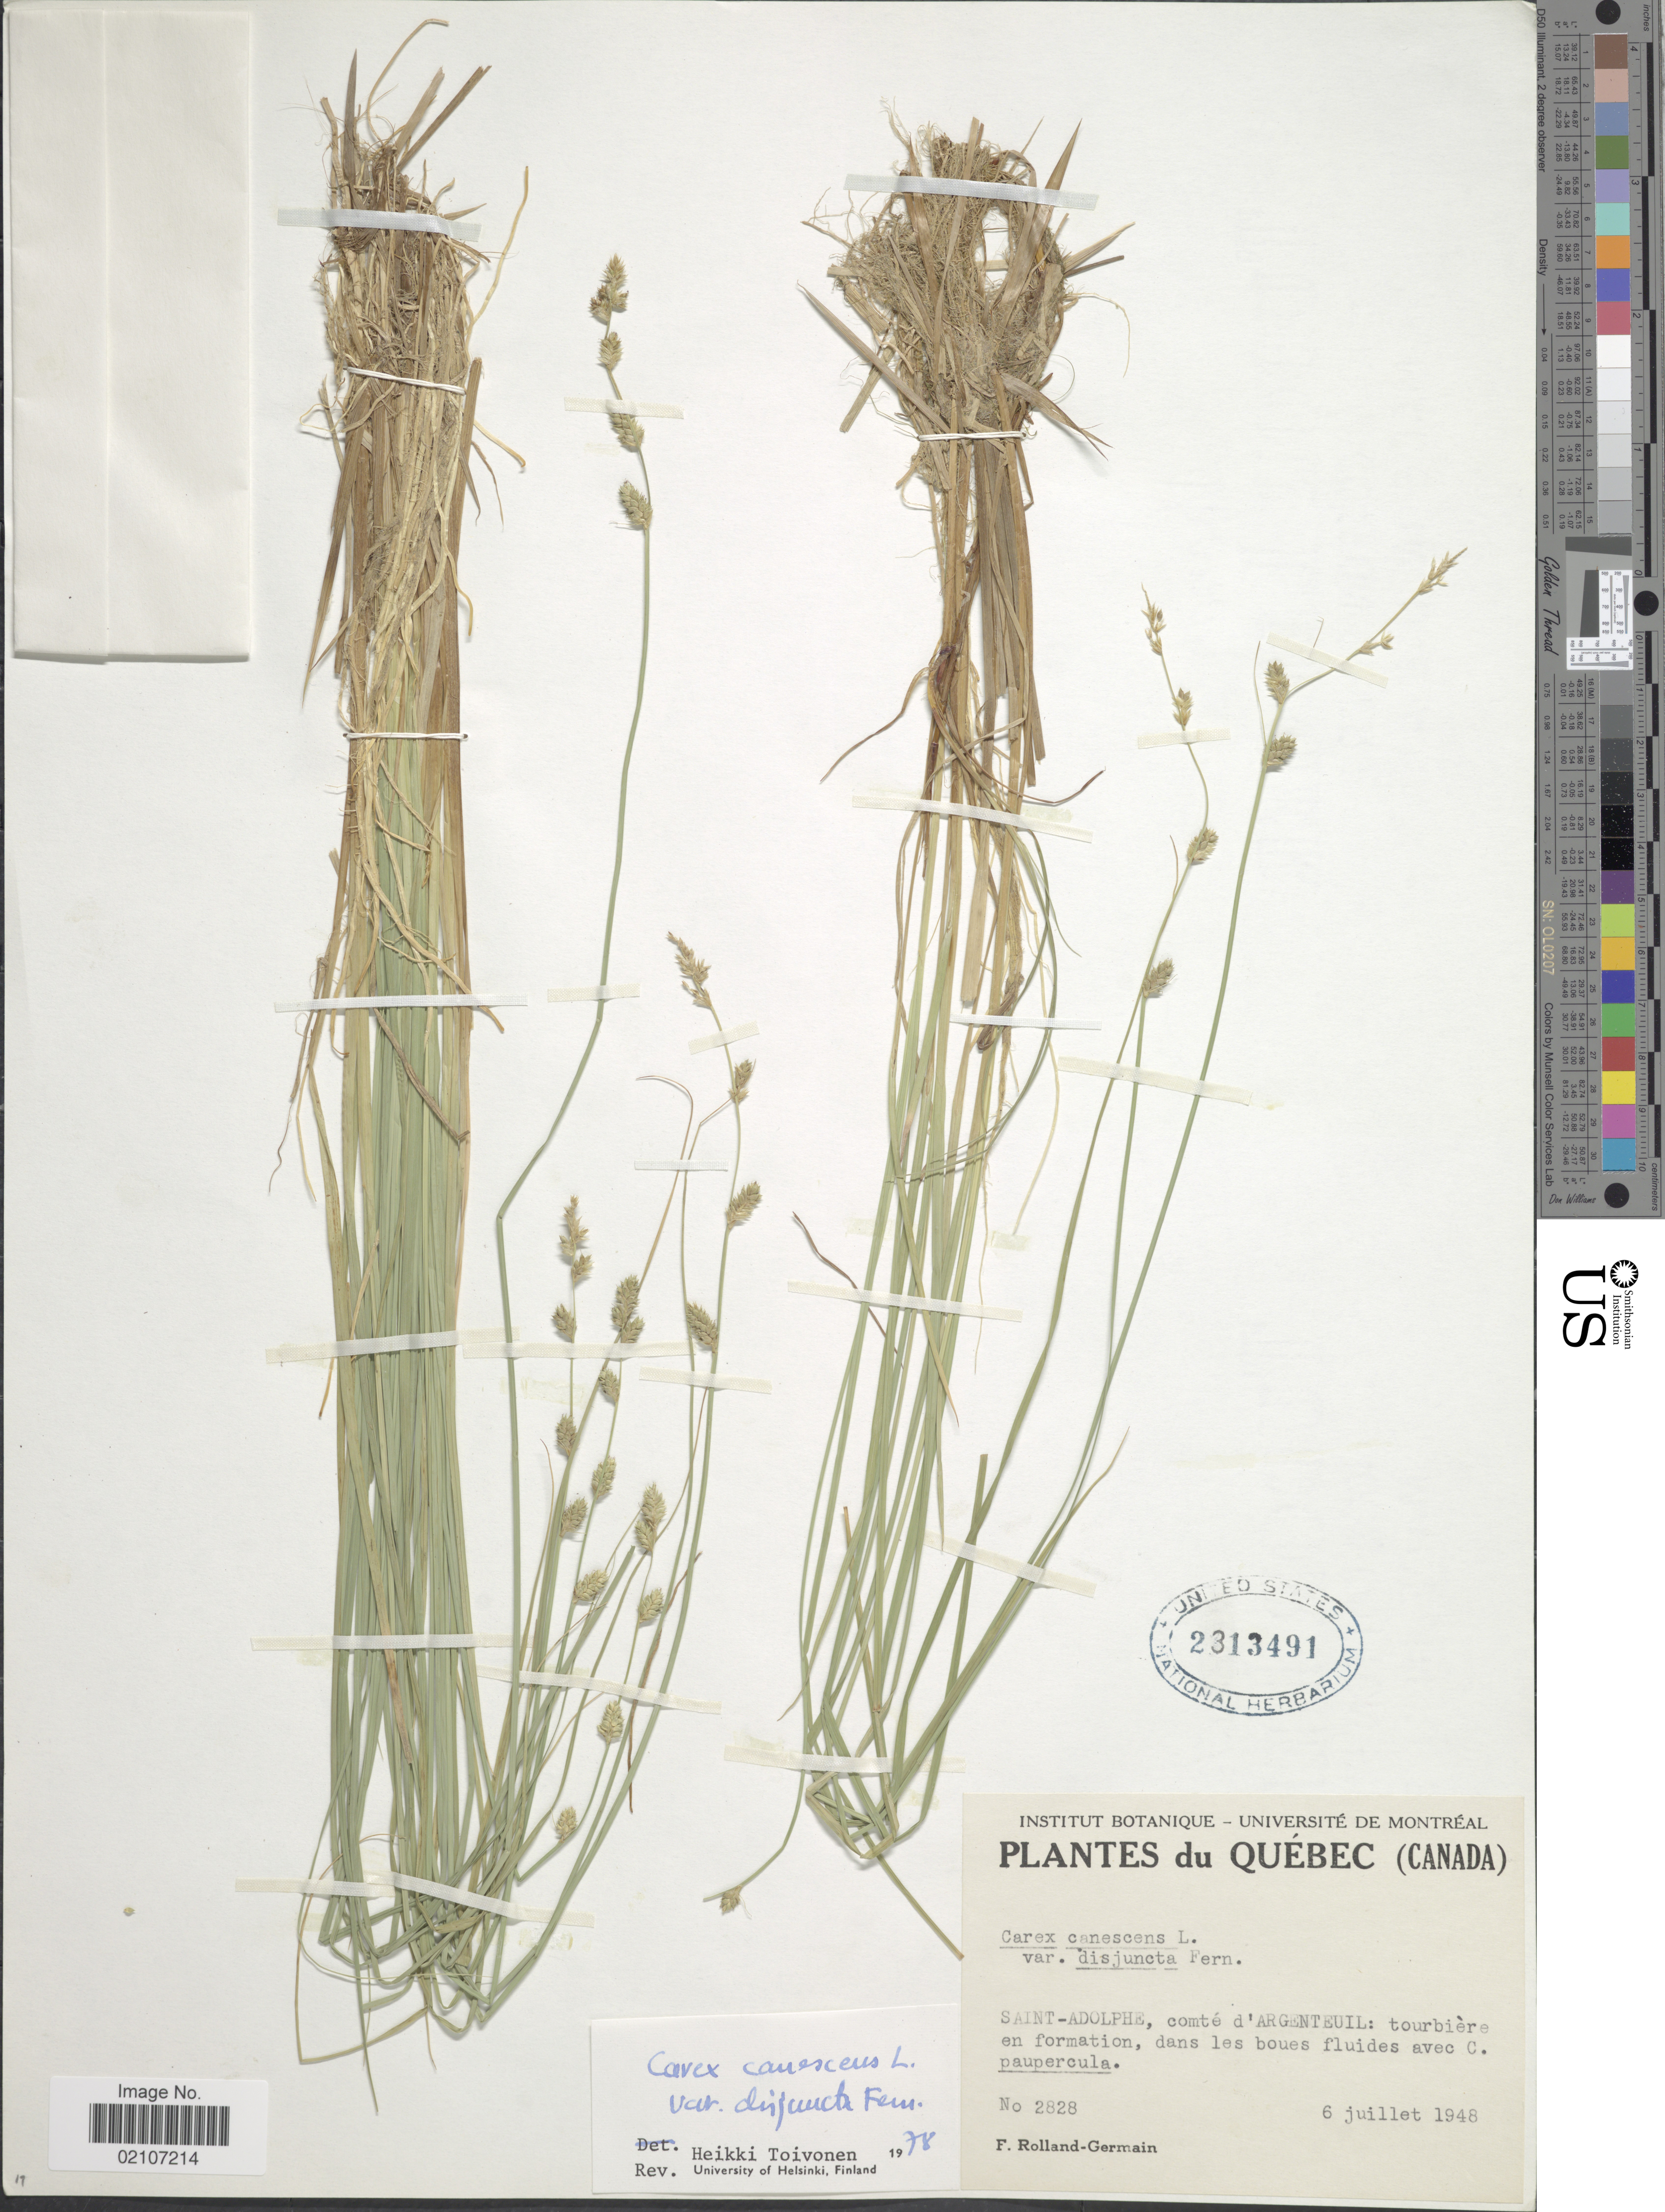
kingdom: Plantae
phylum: Tracheophyta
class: Liliopsida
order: Poales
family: Cyperaceae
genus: Carex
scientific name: Carex canescens var. disjuncta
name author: Fernald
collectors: Rolland-Germain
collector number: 2828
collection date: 1948-07-06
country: Canada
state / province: Quebec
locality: Saint-Adolphe, comte d'Argenteuil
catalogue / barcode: US 2313491